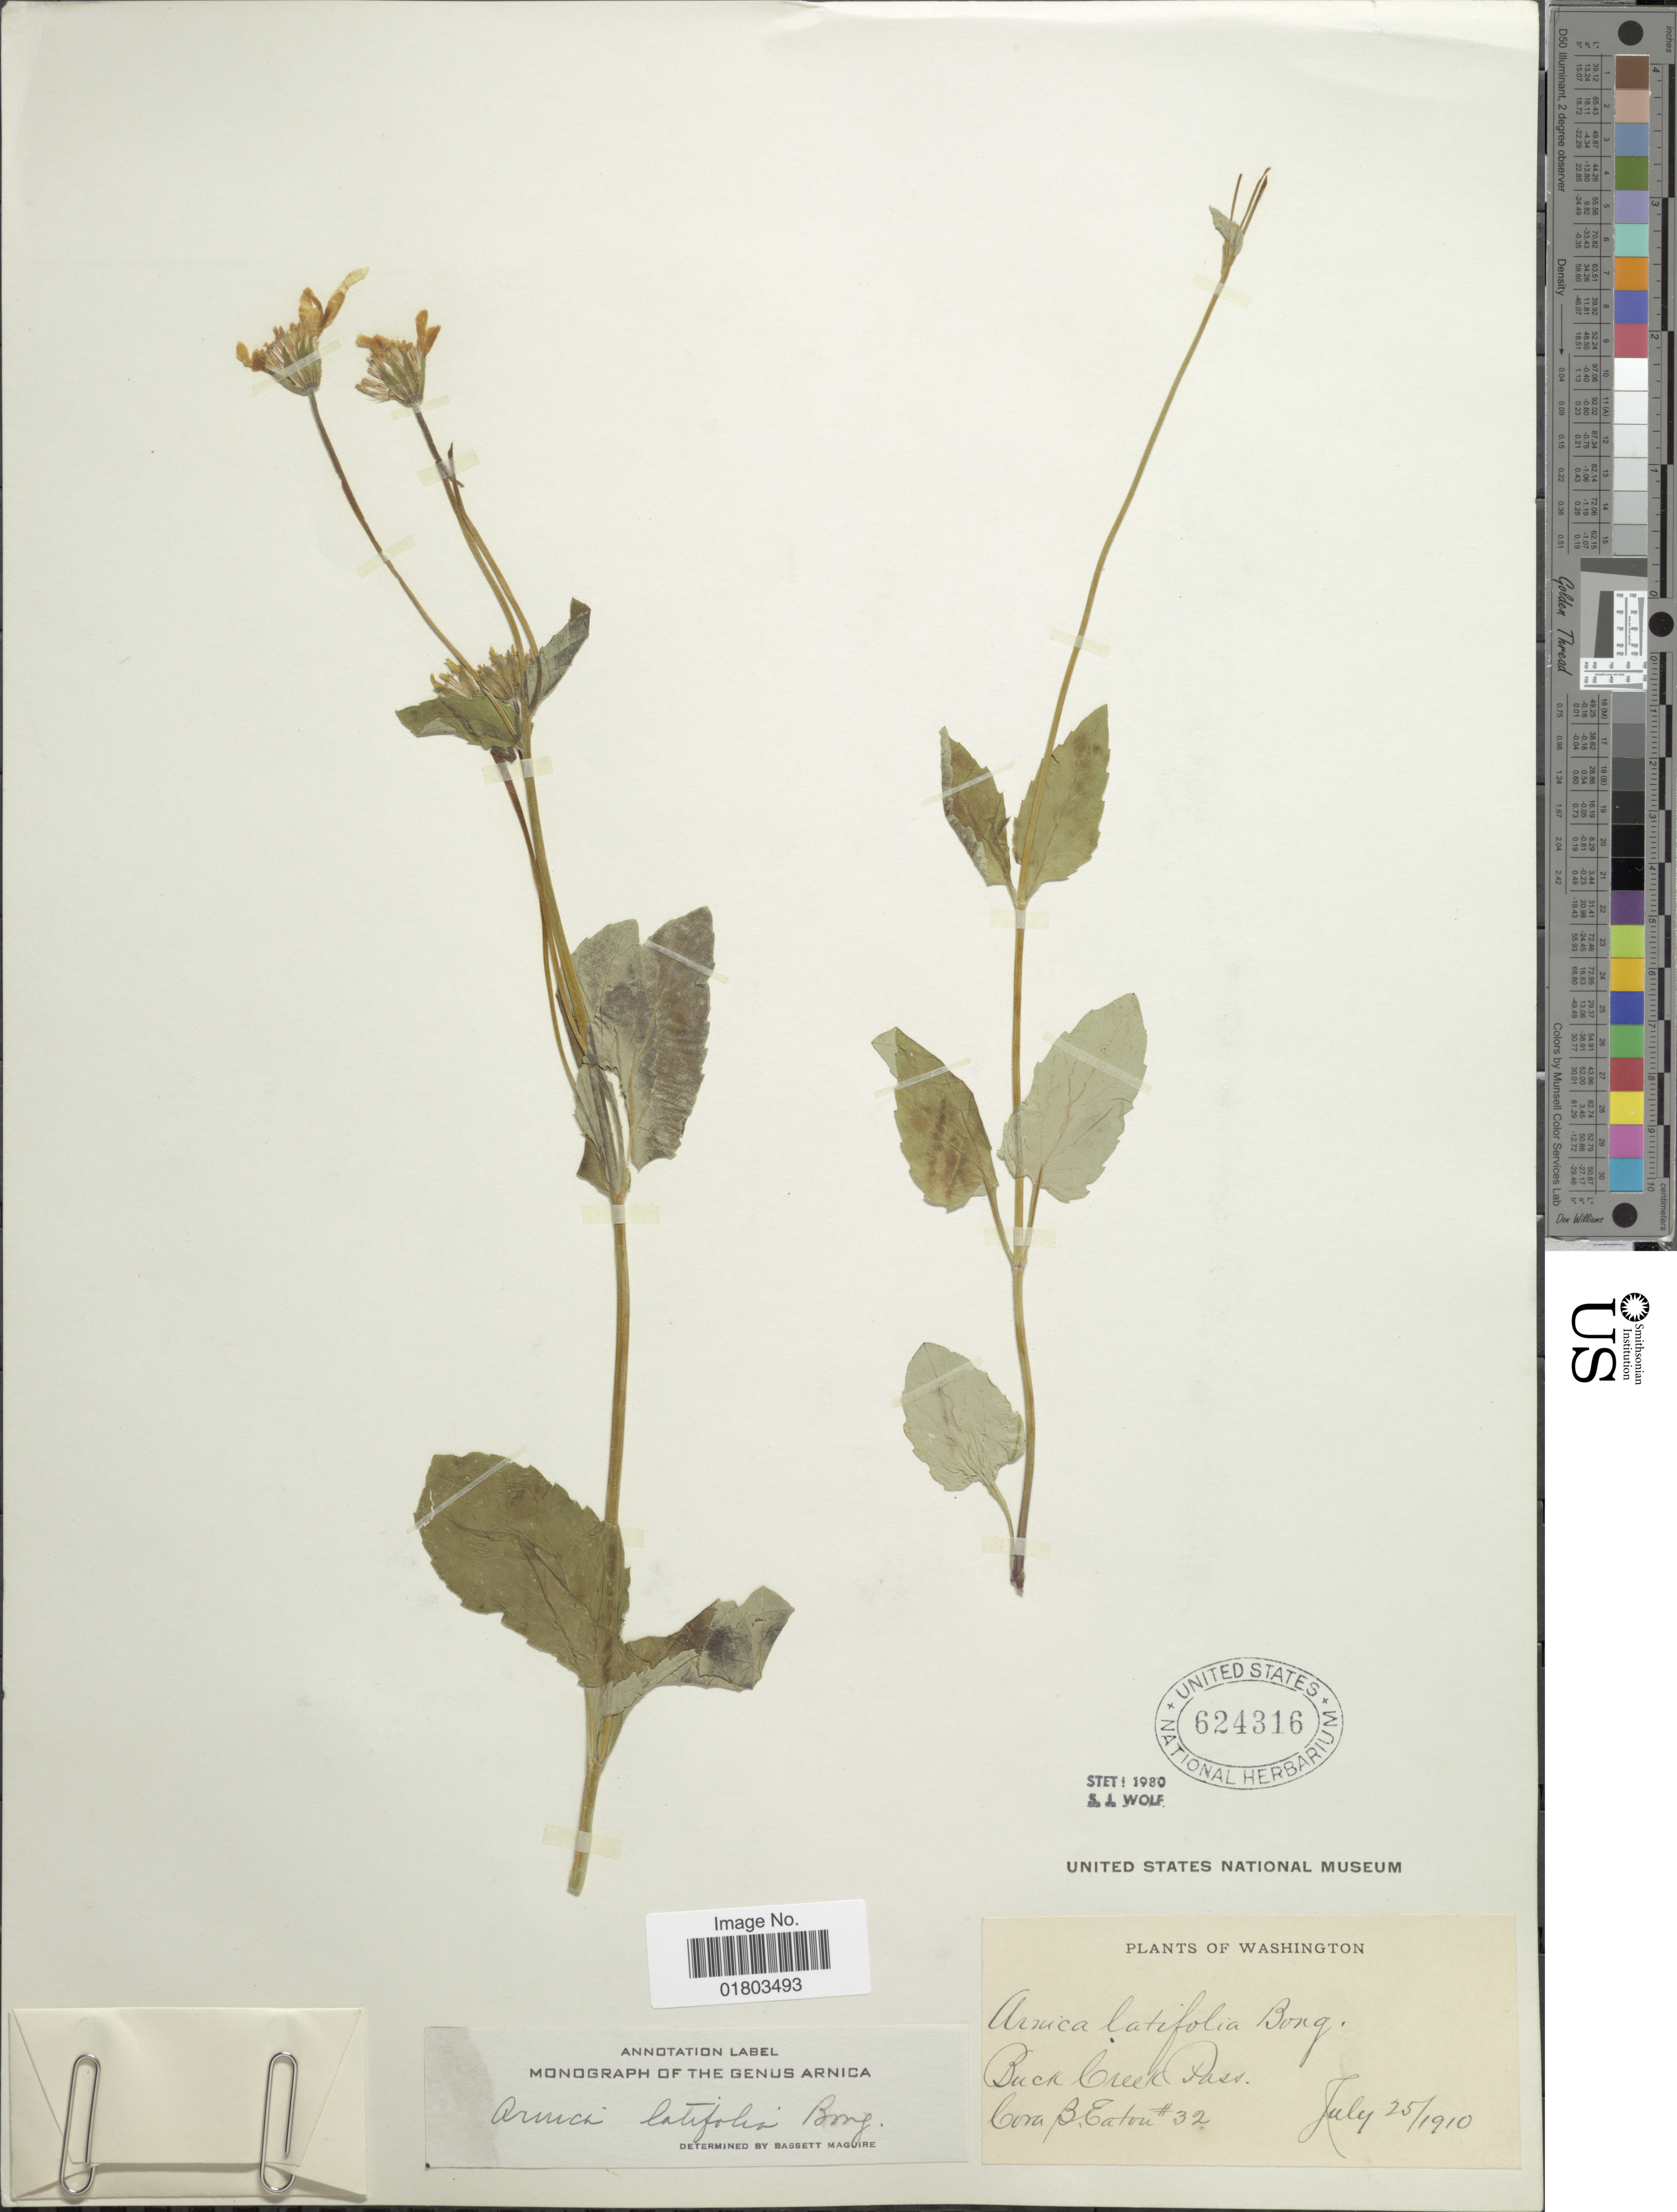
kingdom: Plantae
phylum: Tracheophyta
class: Magnoliopsida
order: Asterales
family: Asteraceae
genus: Arnica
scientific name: Arnica latifolia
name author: Bong.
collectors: C. Eaton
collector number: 32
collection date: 1910-07-25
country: United States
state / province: Washington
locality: Buck Creek Pass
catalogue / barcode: US 624316